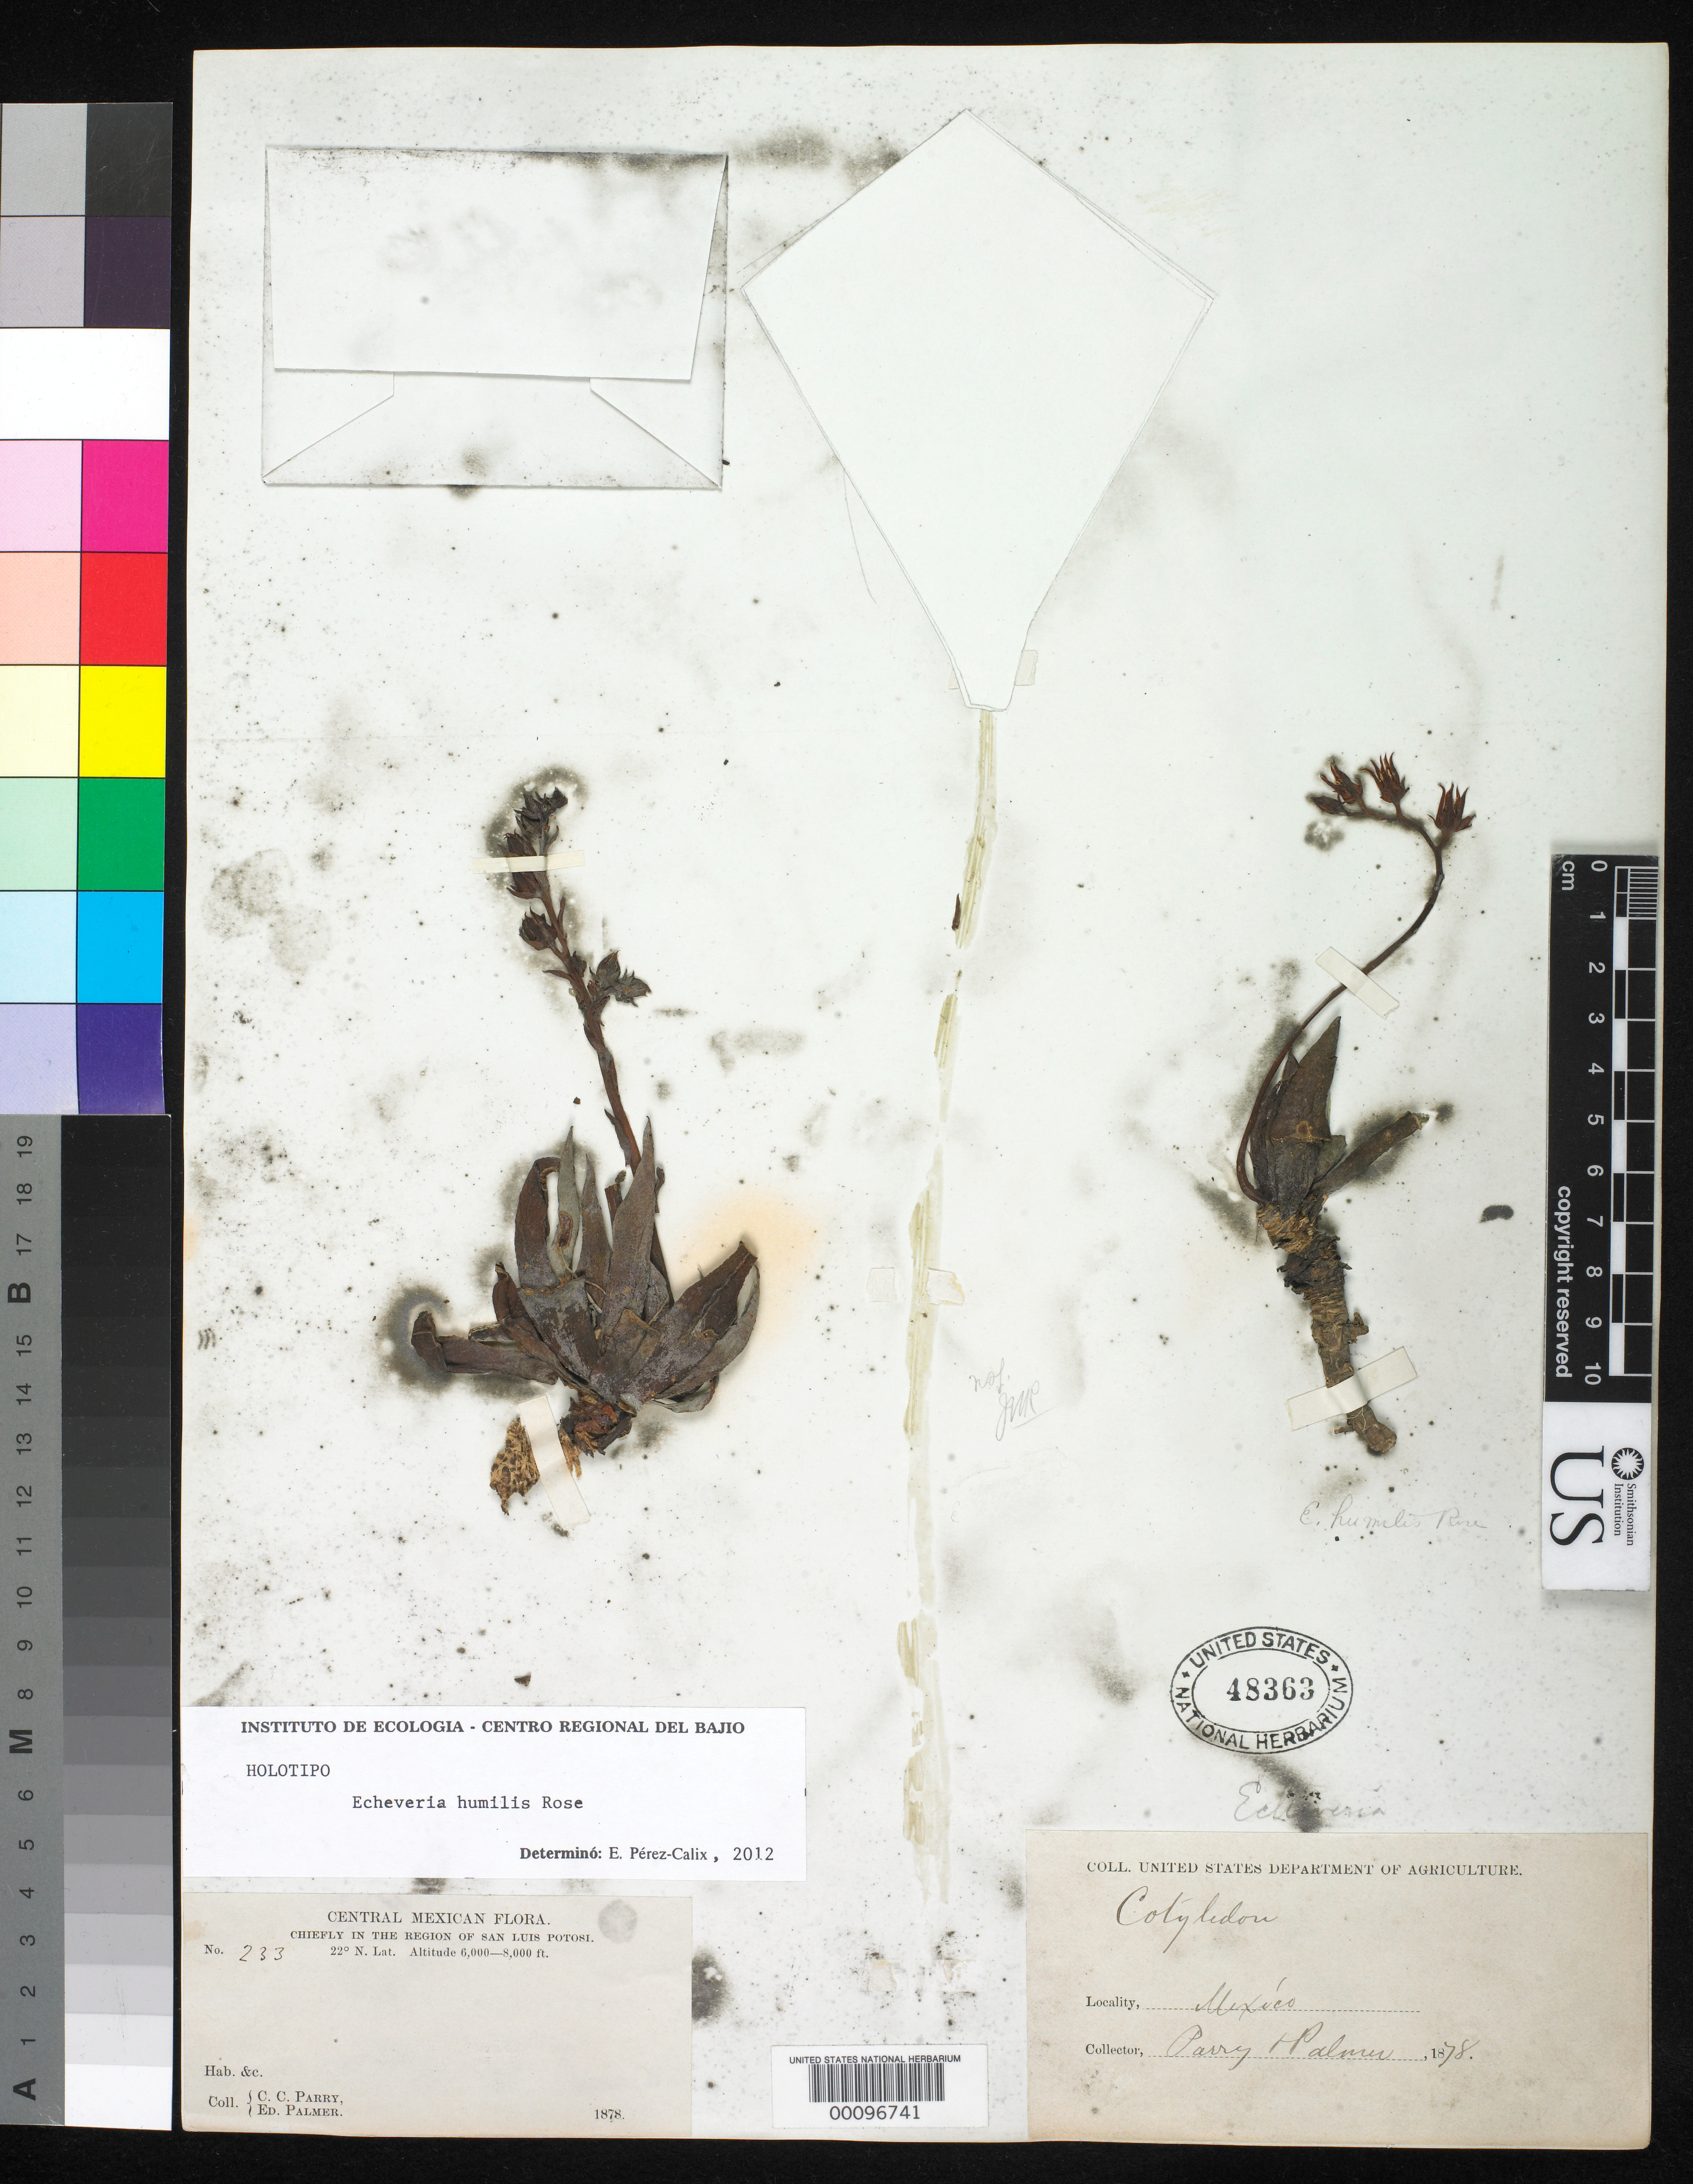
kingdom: Plantae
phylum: Tracheophyta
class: Magnoliopsida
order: Saxifragales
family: Crassulaceae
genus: Echeveria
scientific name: Echeveria humilis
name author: Rose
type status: Holotype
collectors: C. C. Parry & E. Palmer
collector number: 233 p.p.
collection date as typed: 1878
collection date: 1878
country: Mexico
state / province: San Luis Potosi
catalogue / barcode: US 48363